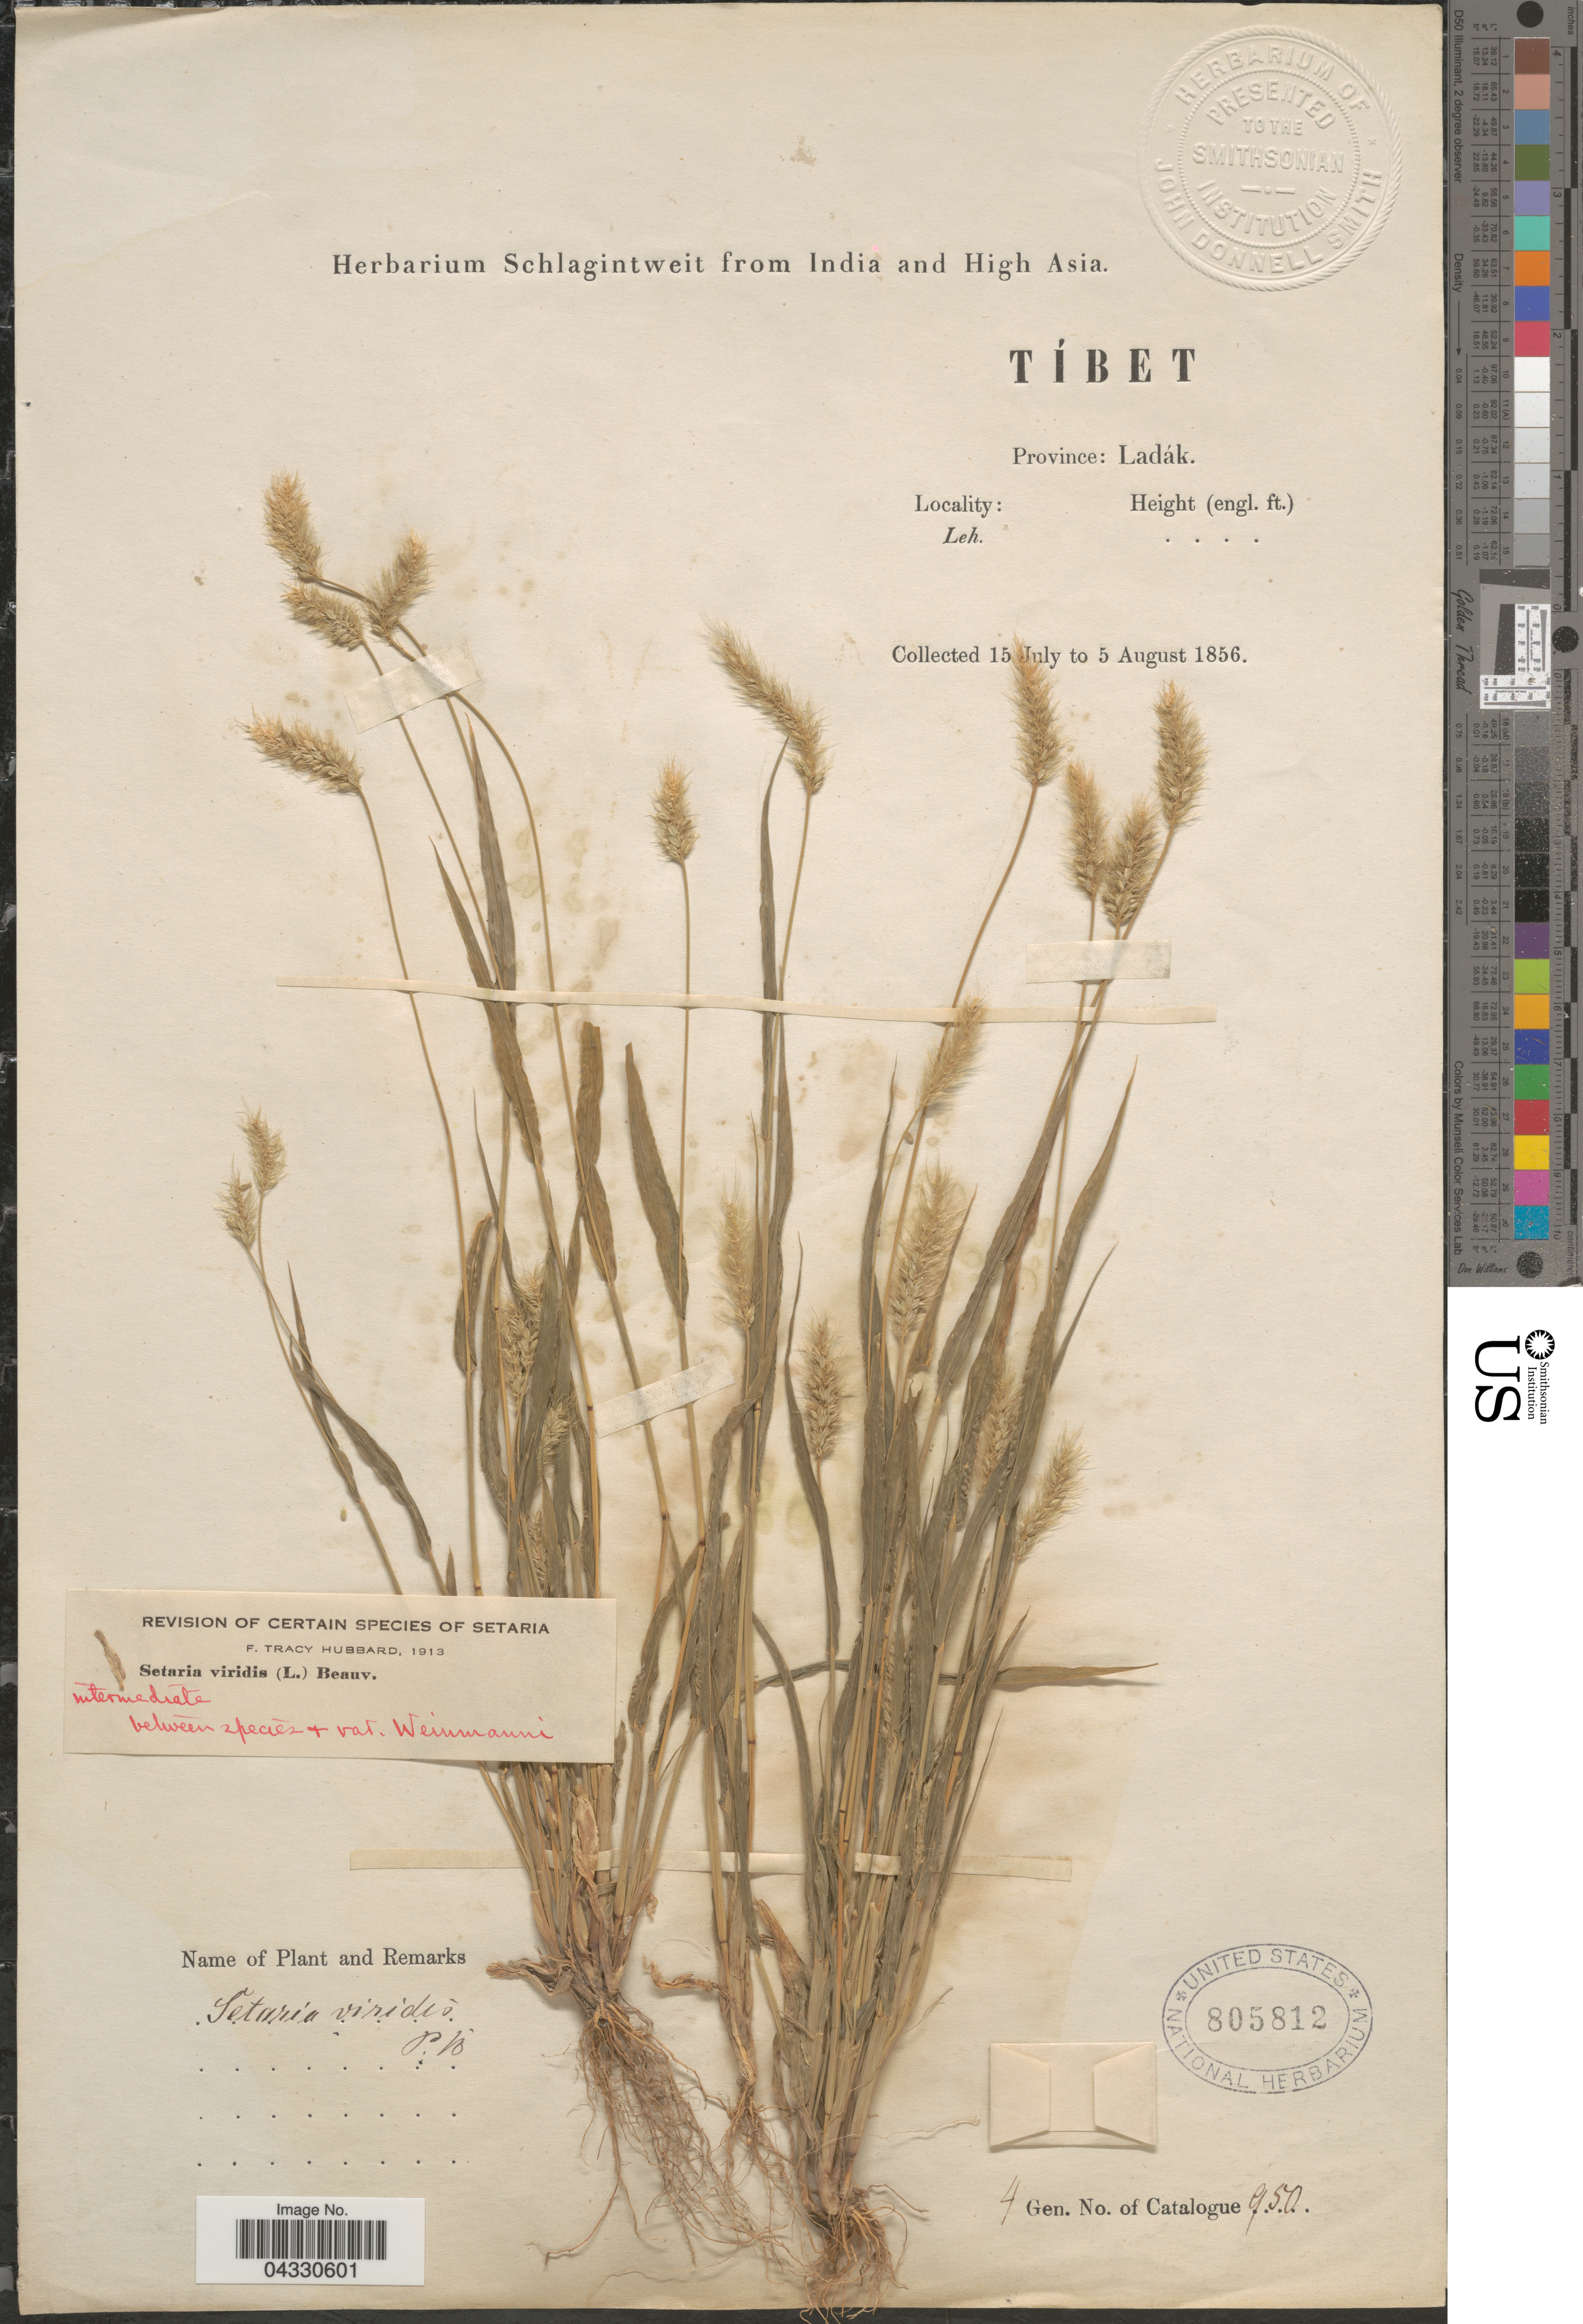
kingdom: Plantae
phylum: Tracheophyta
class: Liliopsida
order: Poales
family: Poaceae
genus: Setaria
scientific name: Setaria viridis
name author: (L.) P. Beauv.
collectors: ex herb. Schlagintweit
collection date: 1856-07-15/1856-08-05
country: India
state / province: Ladakh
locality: Tíbet. Province: Ladák.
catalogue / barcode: US 805812